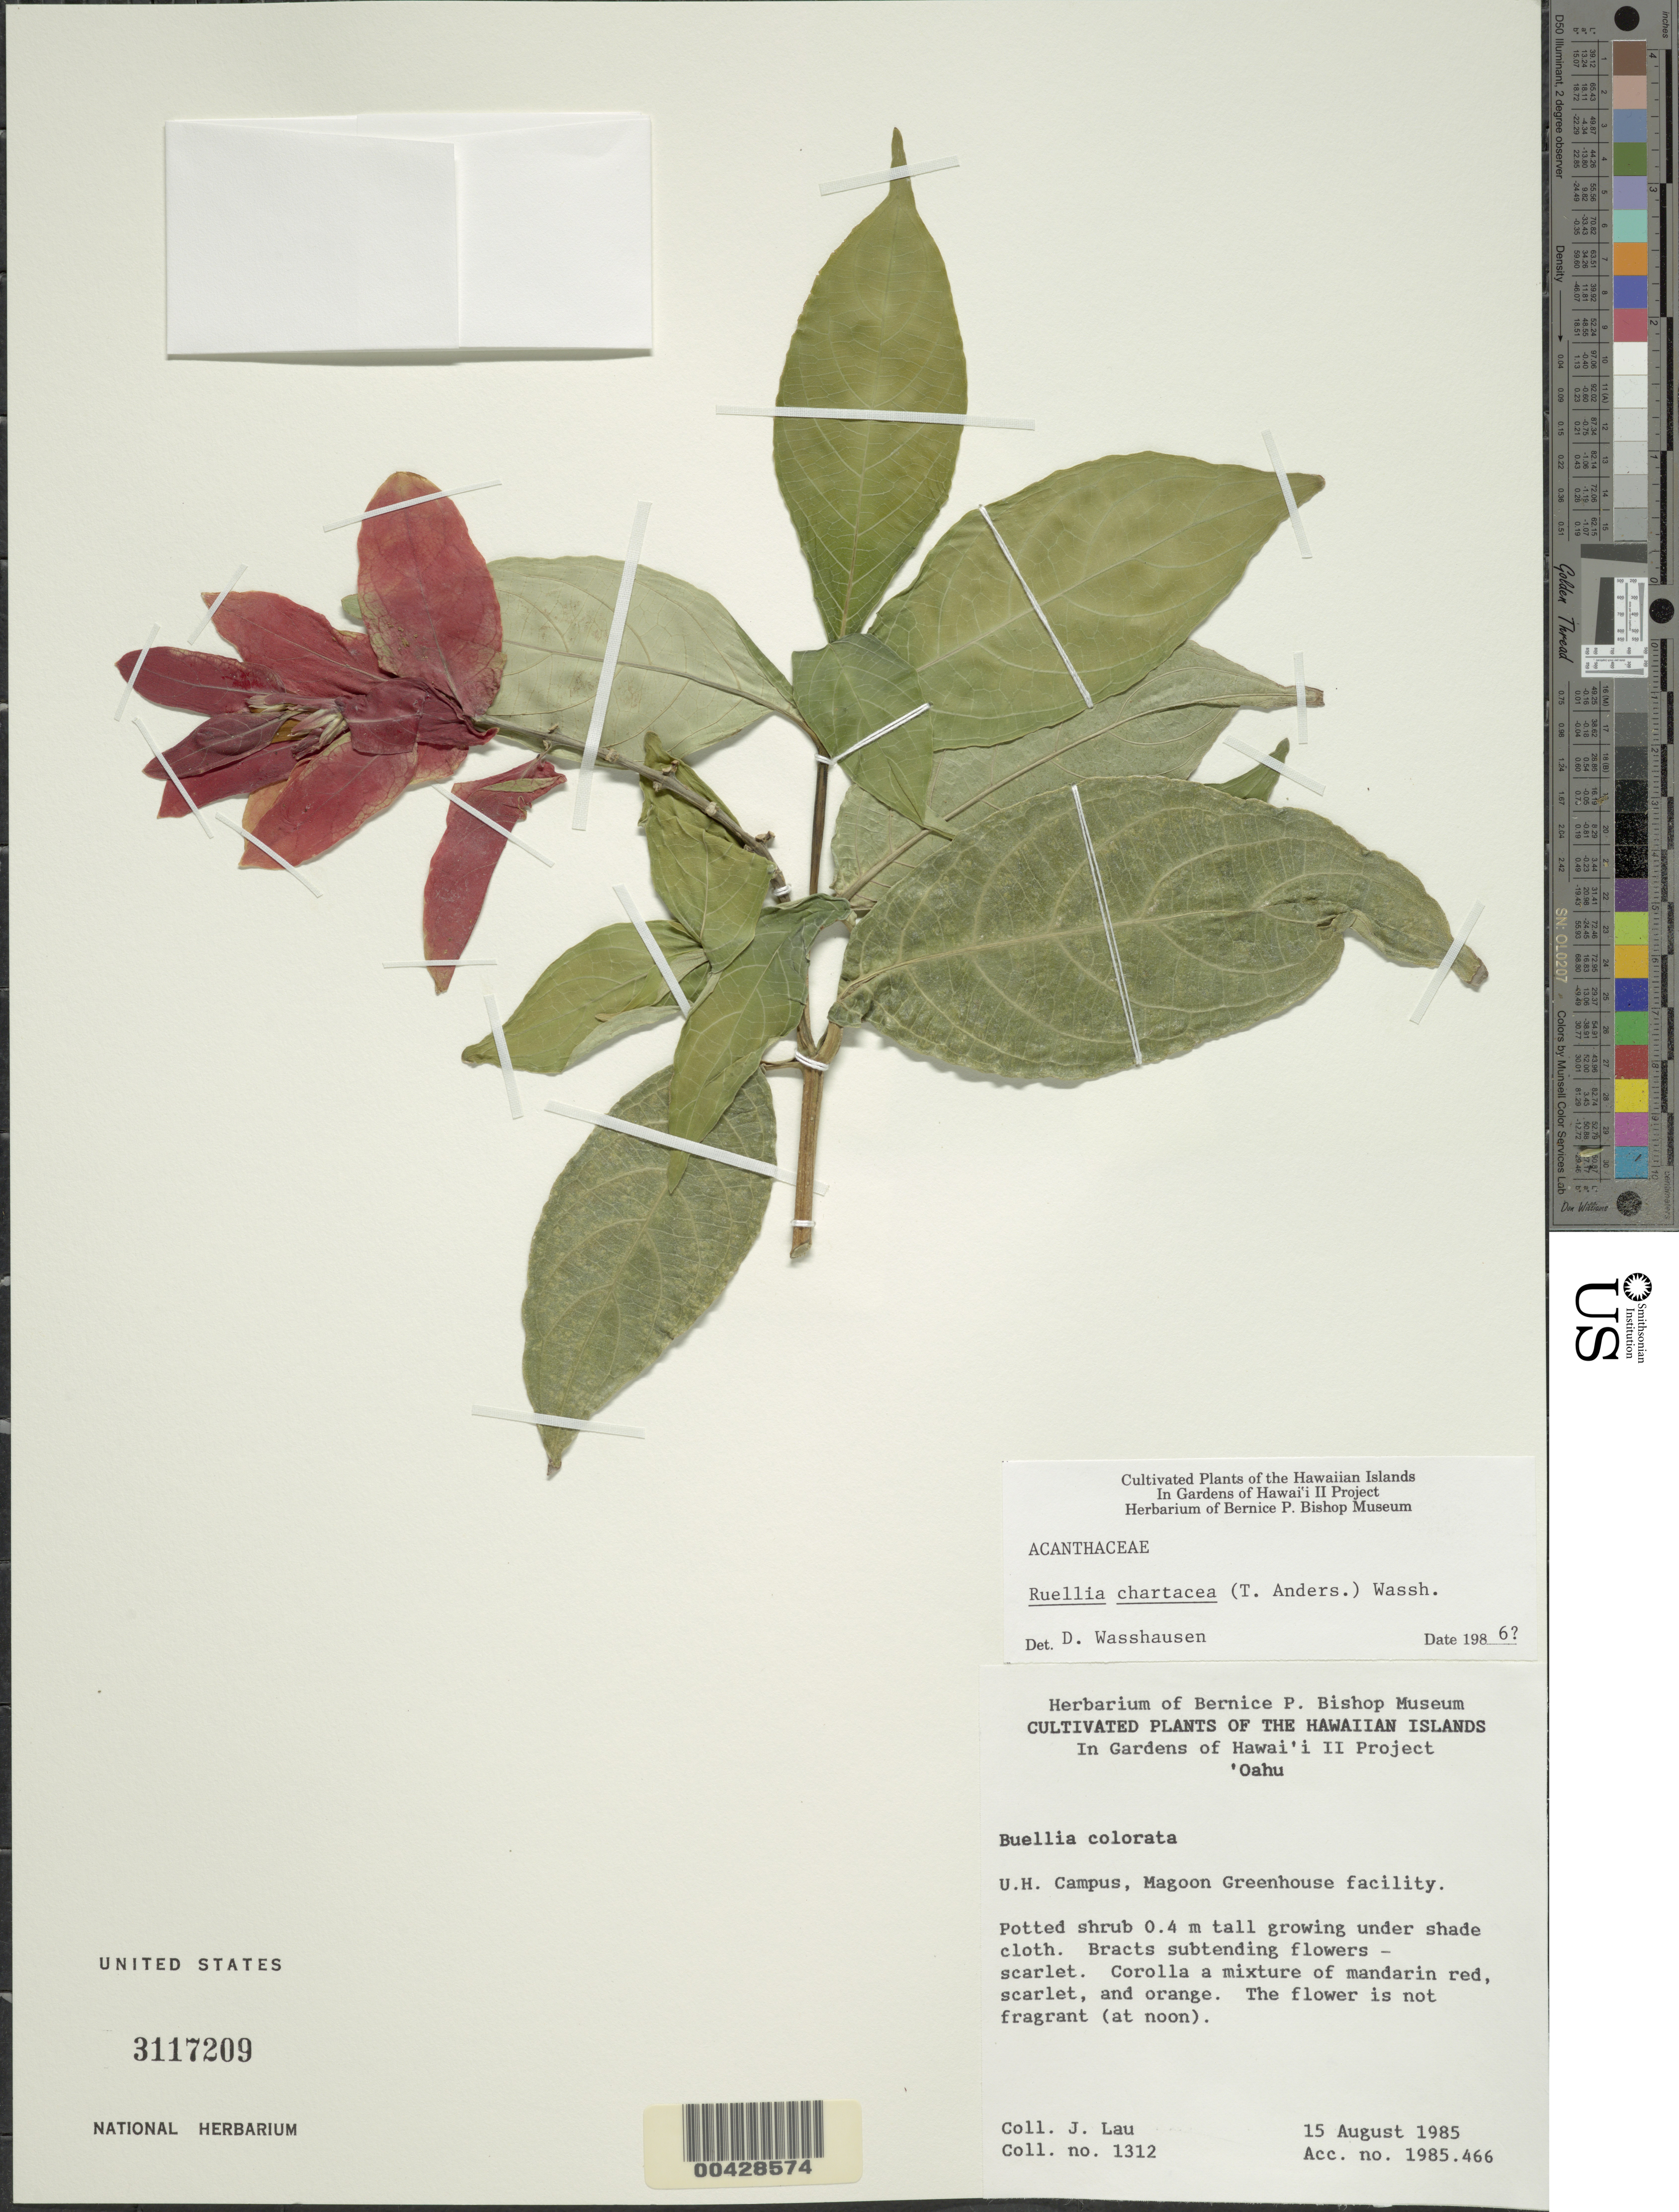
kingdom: Plantae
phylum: Tracheophyta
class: Magnoliopsida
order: Lamiales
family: Acanthaceae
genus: Ruellia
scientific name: Ruellia chartacea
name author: (T. Anderson) Wassh.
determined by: Wasshausen, Dieter C., (BOT), Smithsonian Institution - National Museum of Natural History (UNITED STATES)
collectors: J. Lau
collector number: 1312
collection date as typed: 15 Aug 1985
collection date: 1985-08-15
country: United States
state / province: Hawaii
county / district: Honolulu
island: Oahu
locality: U.H. Campus, Magoon Greenhouse Facility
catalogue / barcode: US 3117209